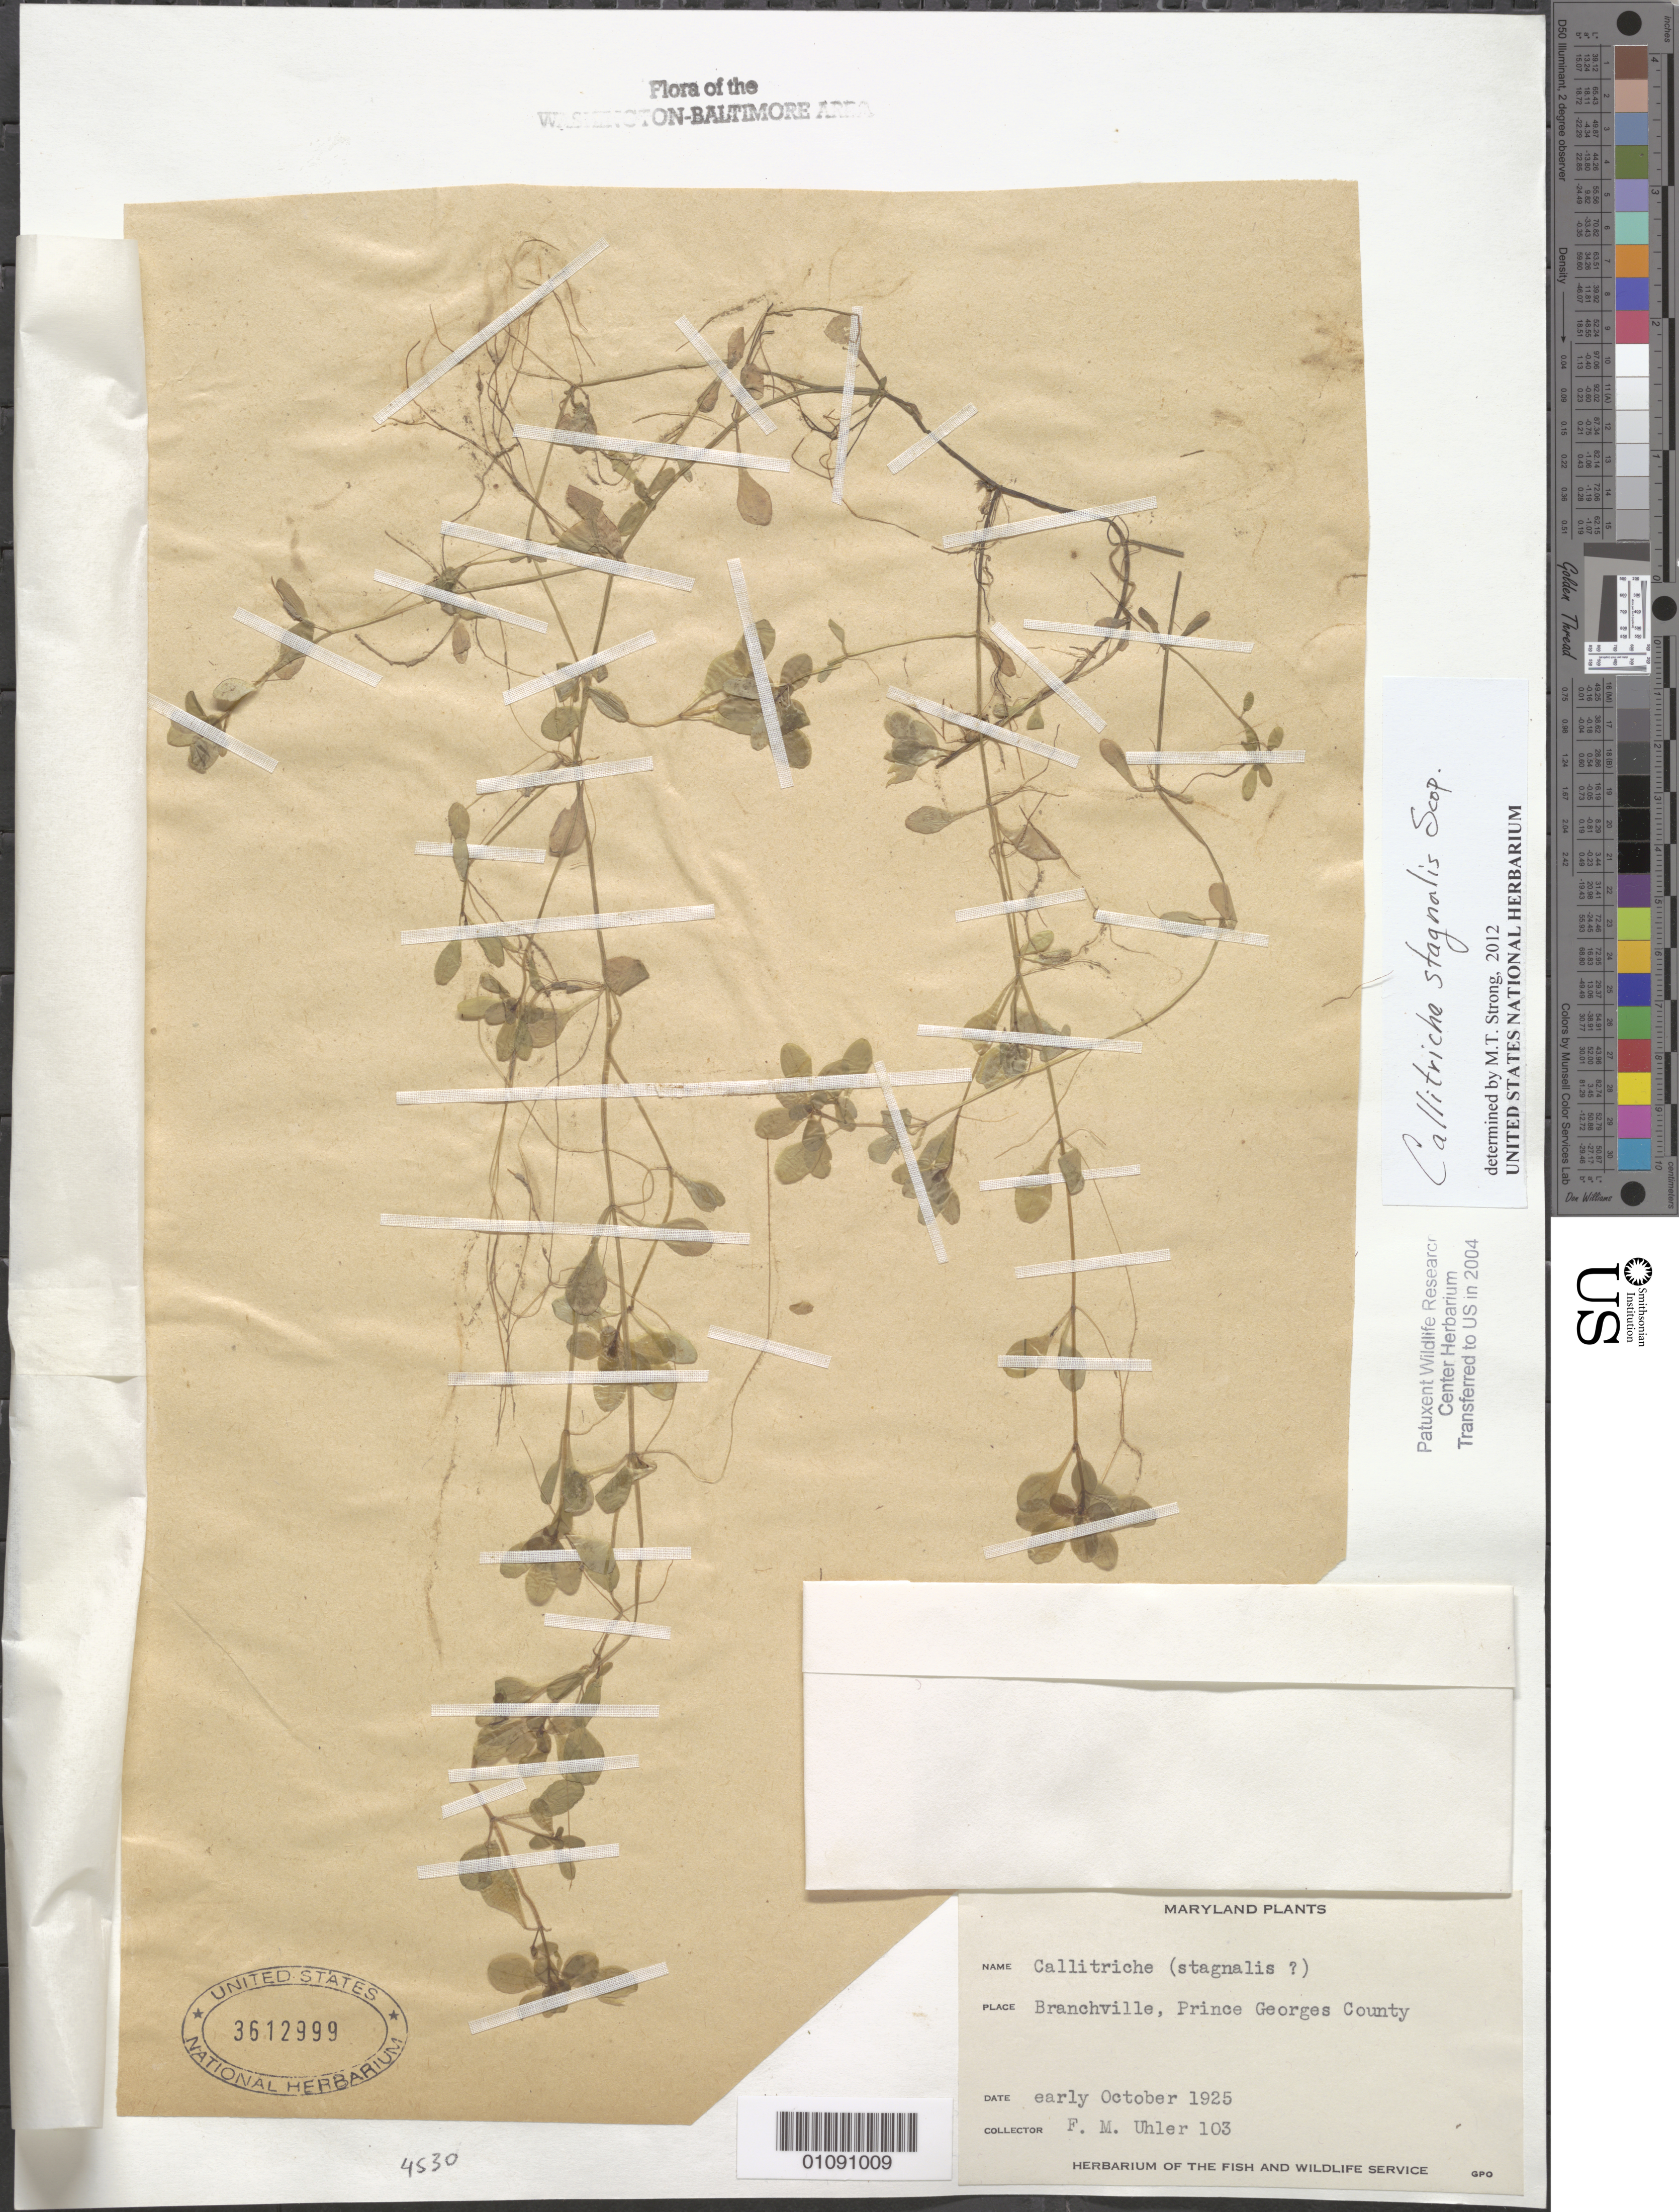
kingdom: Plantae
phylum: Tracheophyta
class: Magnoliopsida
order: Lamiales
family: Plantaginaceae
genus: Callitriche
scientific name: Callitriche stagnalis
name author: Scop.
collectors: F. M. Uhler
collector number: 103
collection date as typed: early October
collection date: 1925-10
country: United States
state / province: Maryland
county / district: Prince George's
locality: Branchville.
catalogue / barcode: US 3612999